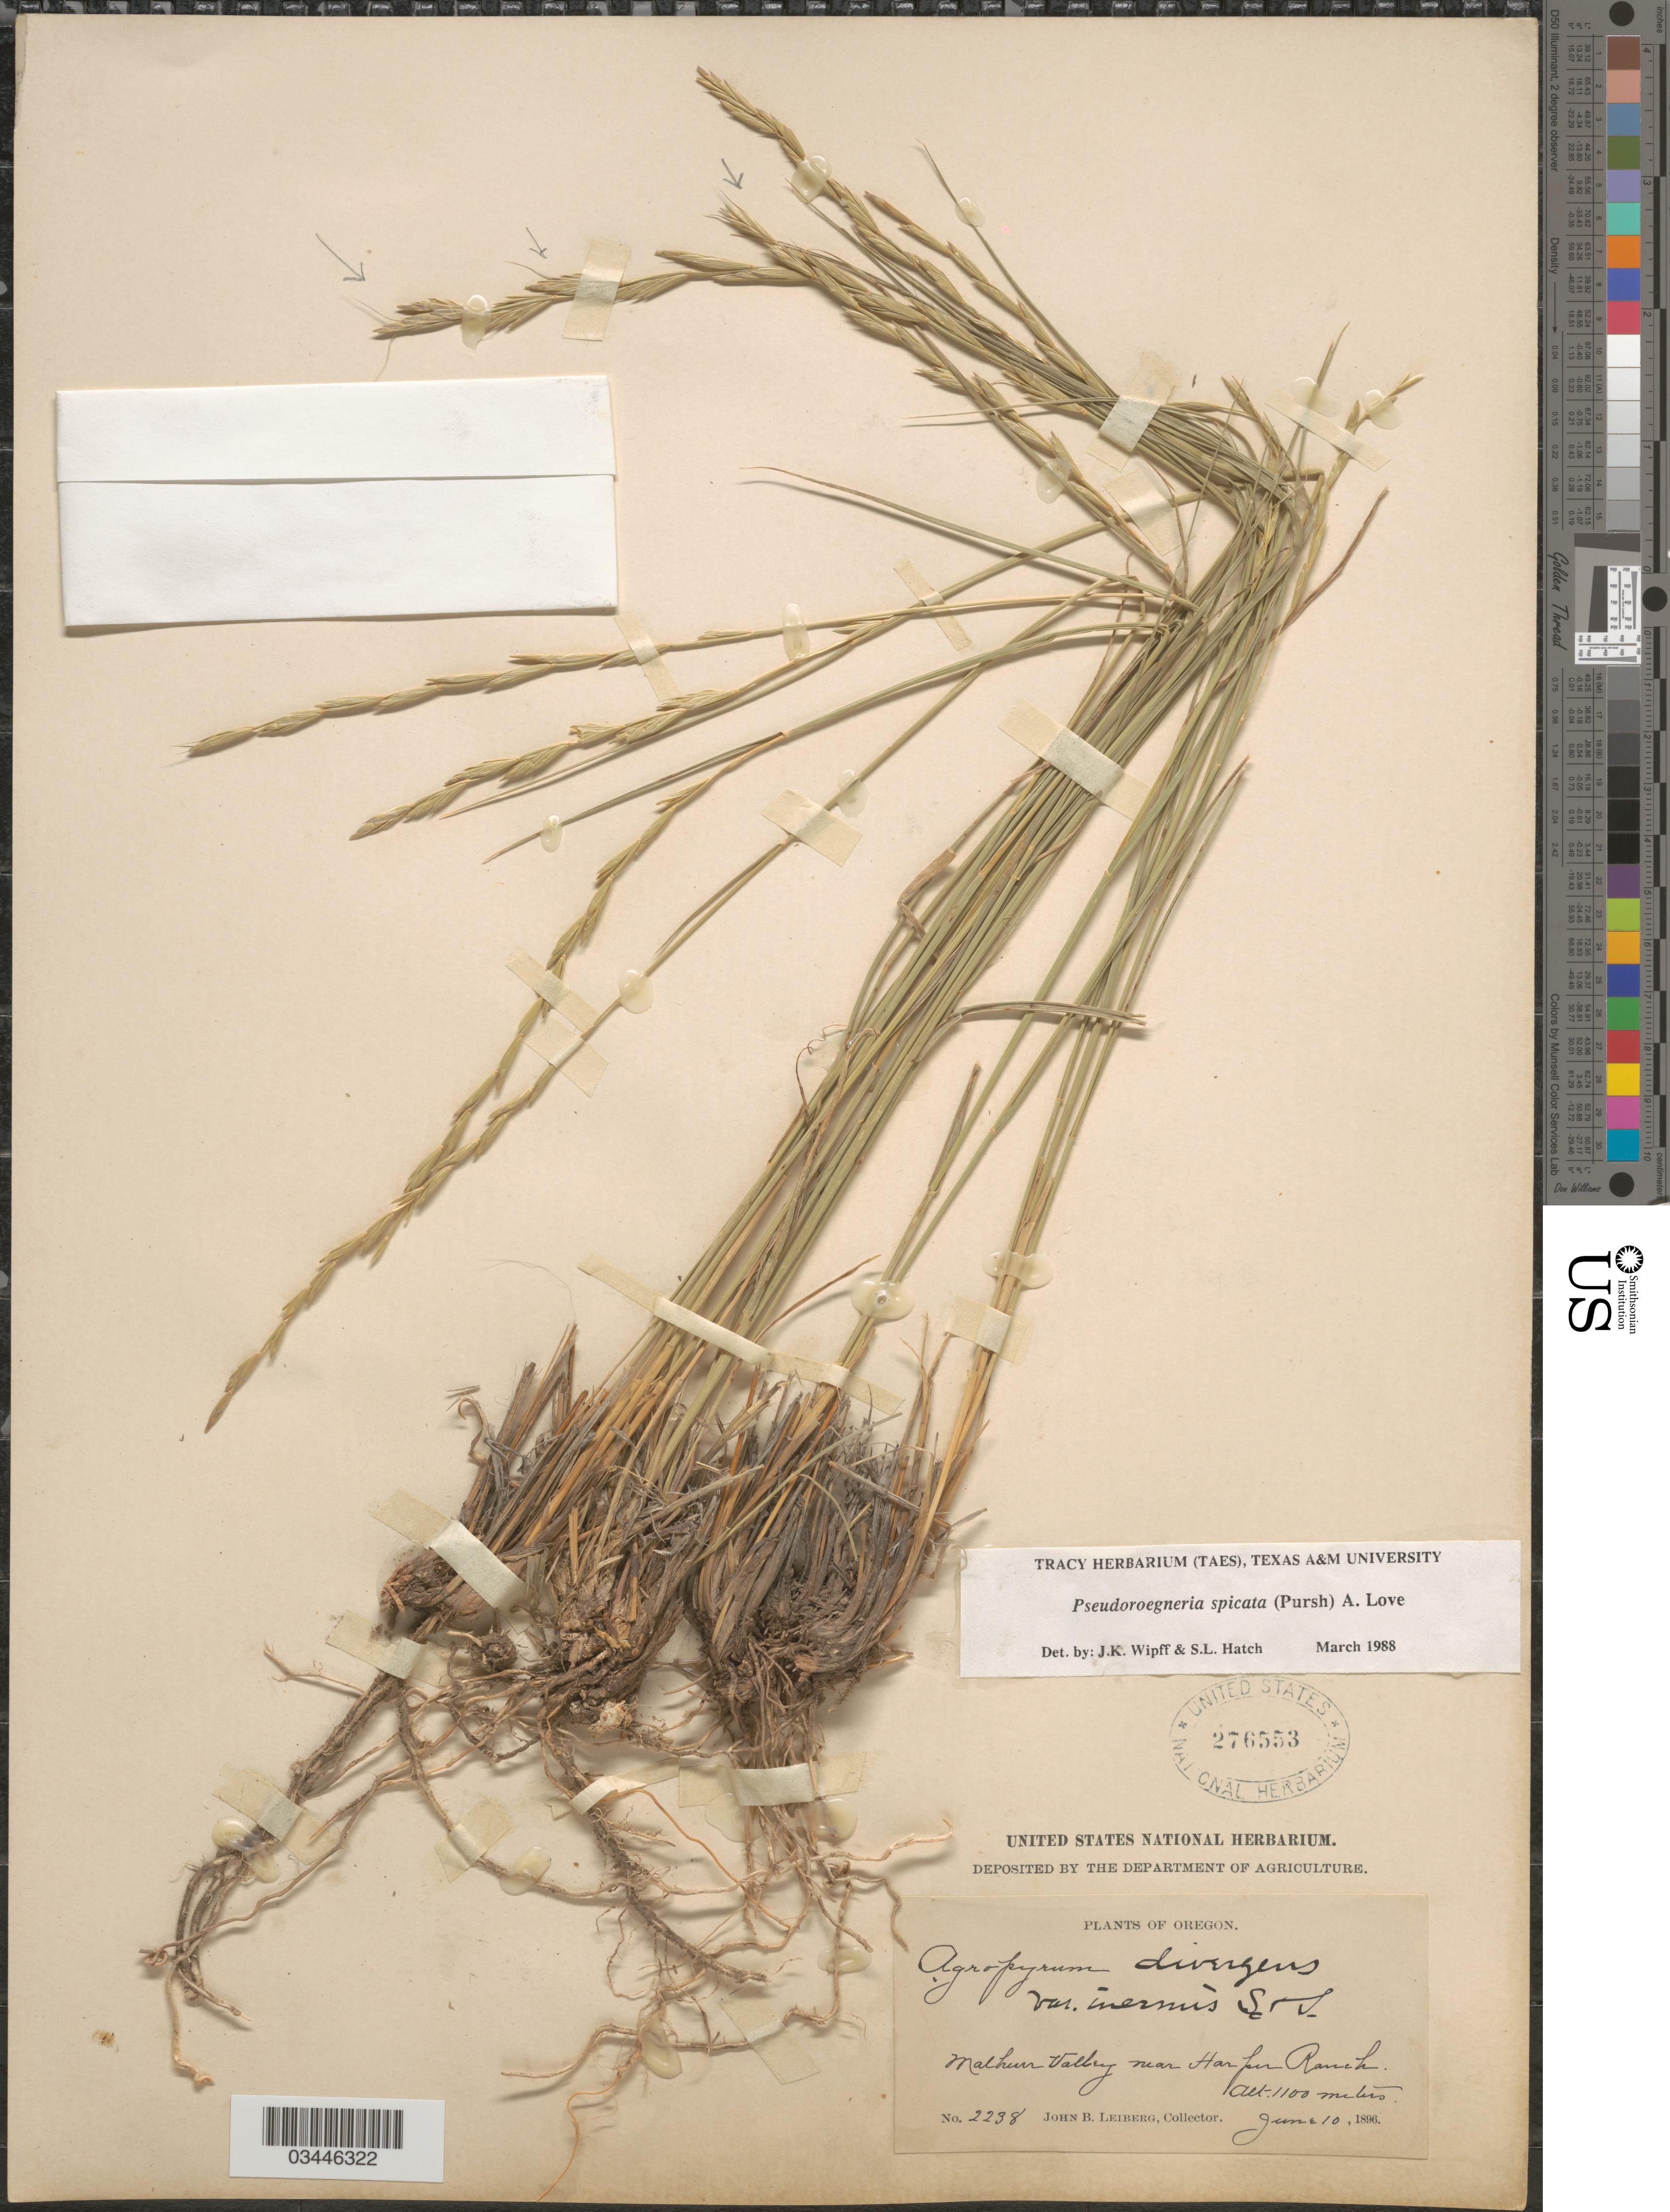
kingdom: Plantae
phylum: Tracheophyta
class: Liliopsida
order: Poales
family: Poaceae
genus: Pseudoroegneria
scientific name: Pseudoroegneria spicata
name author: (Pursh) Á. Löve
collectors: J. B. Leiberg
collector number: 2238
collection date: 1896-06-10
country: United States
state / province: Oregon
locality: Malheur Valley near Harper Ranch.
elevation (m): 1100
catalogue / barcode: US 276553